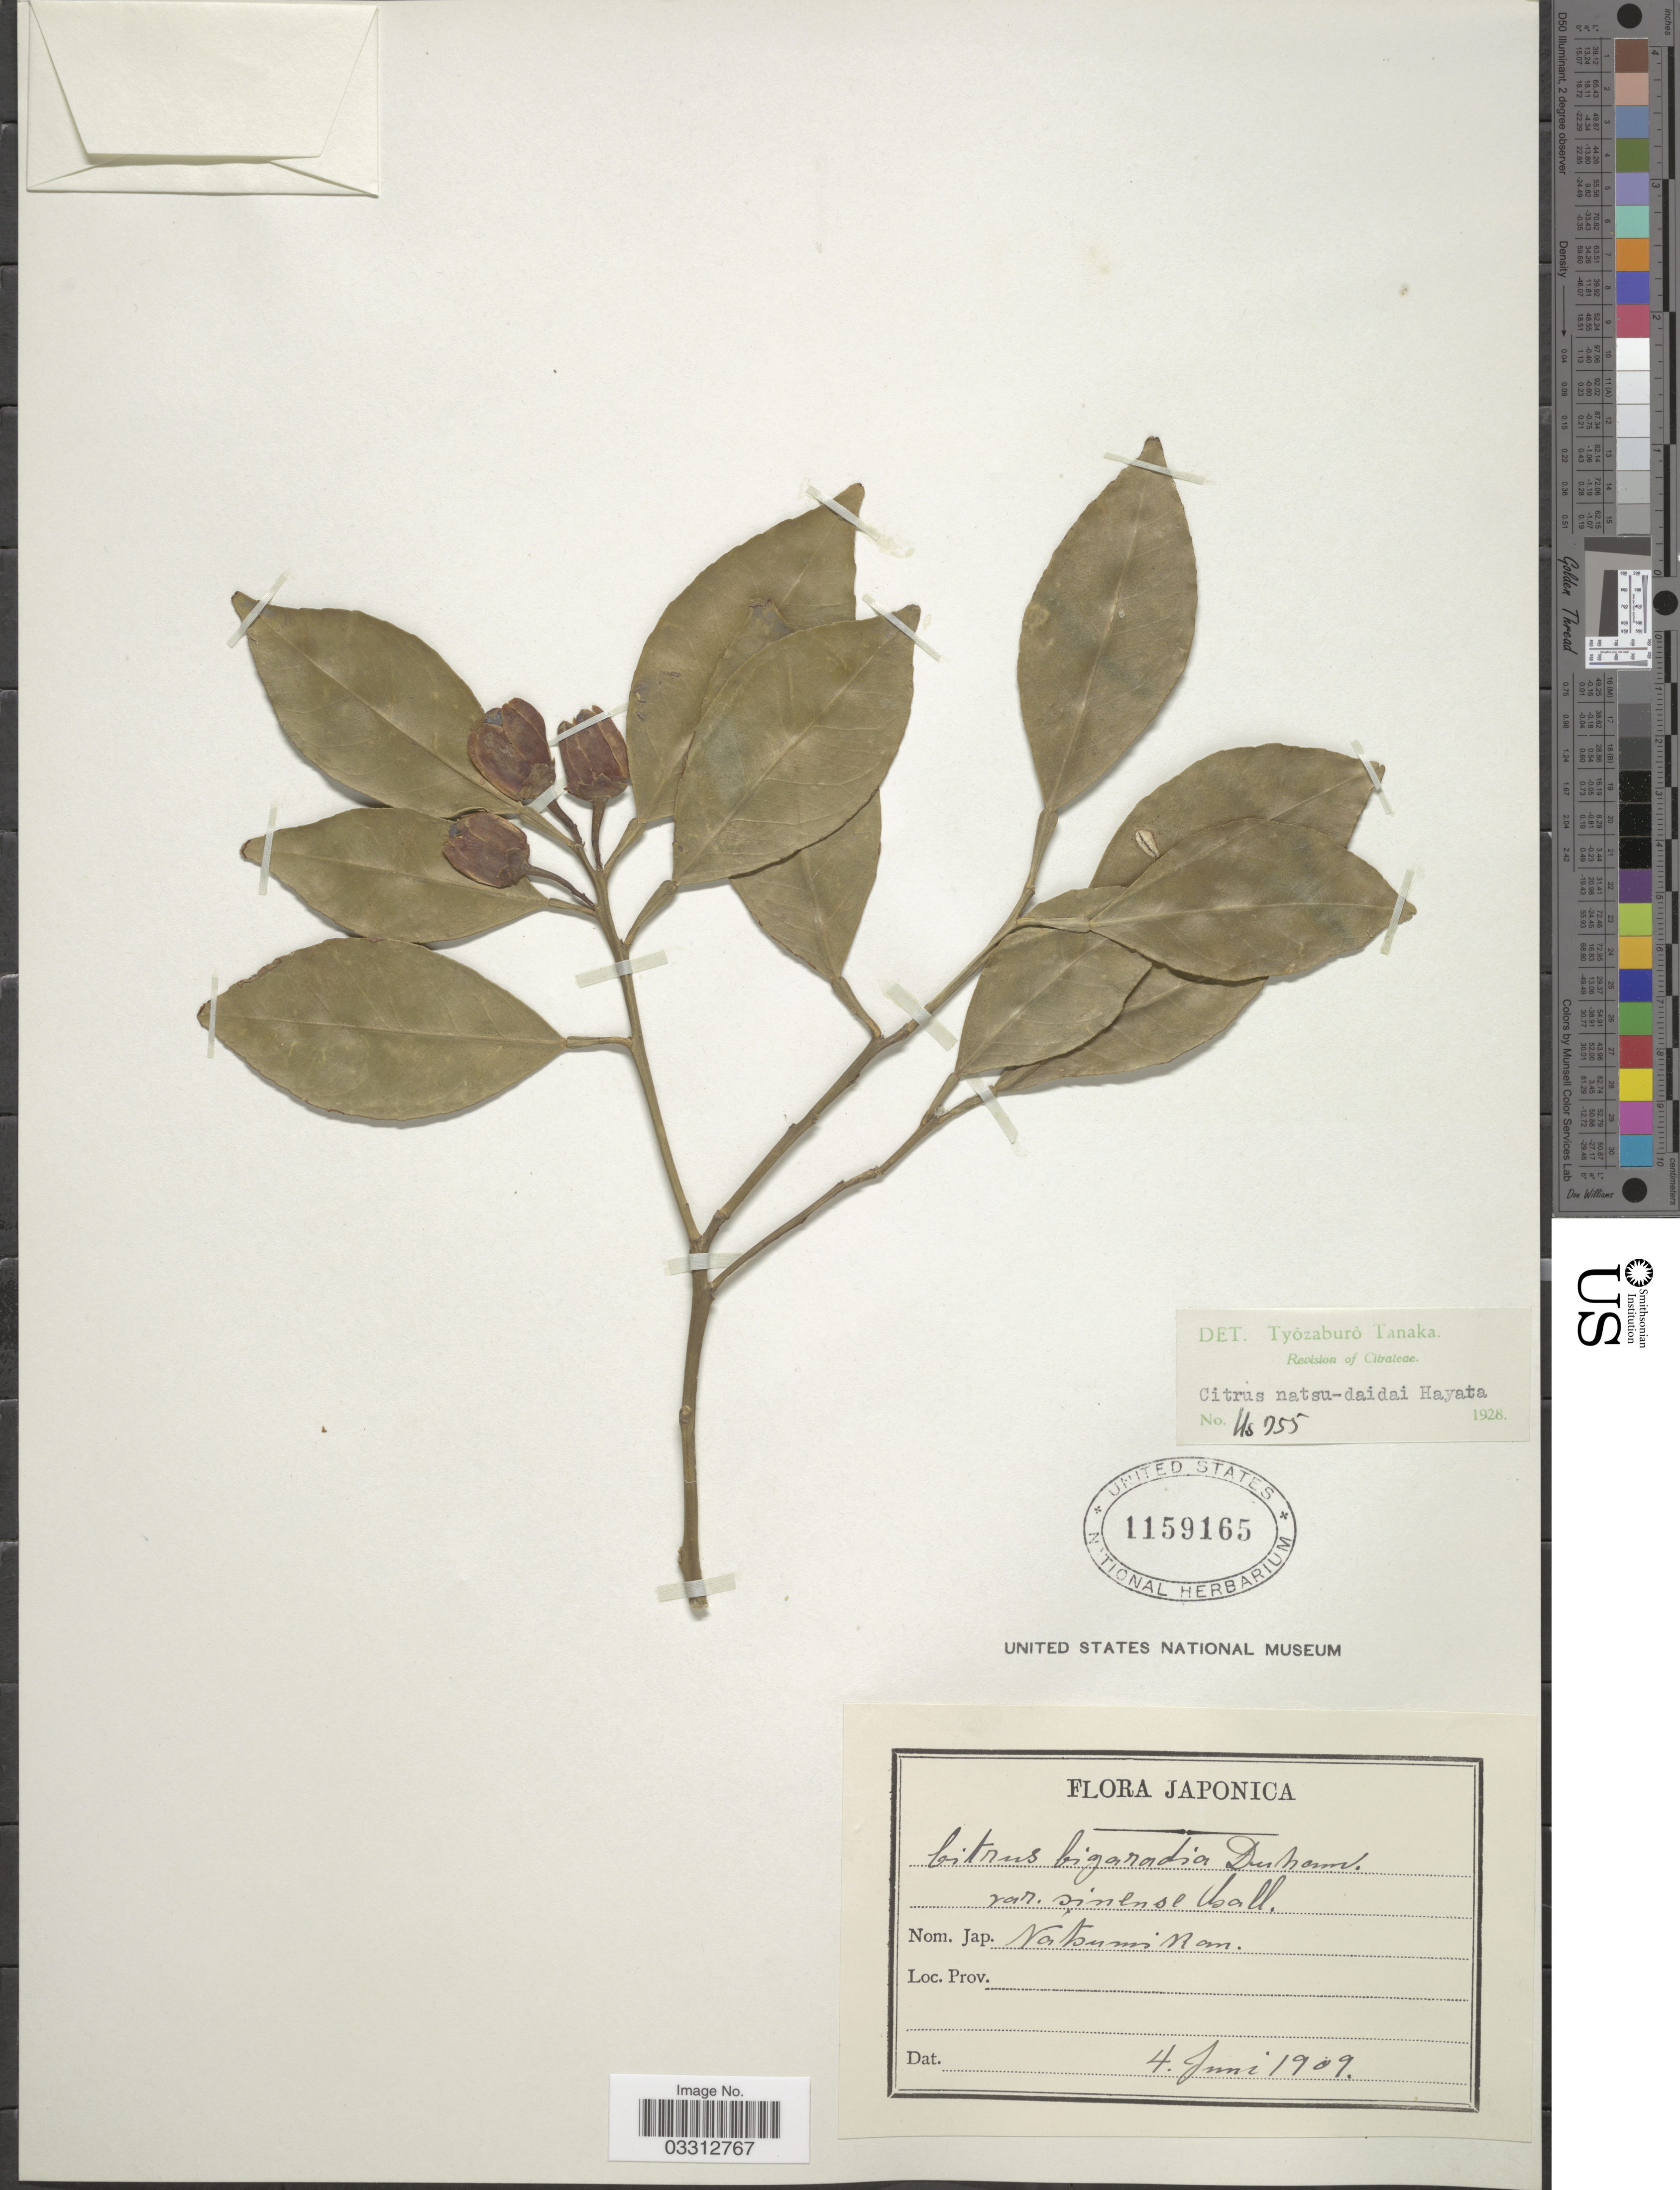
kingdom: Plantae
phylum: Tracheophyta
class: Magnoliopsida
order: Sapindales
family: Rutaceae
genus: Citrus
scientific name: Citrus natsudaidai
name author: Hayata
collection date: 1909-06-04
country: Japan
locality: Natsumikan.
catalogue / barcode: US 1159165